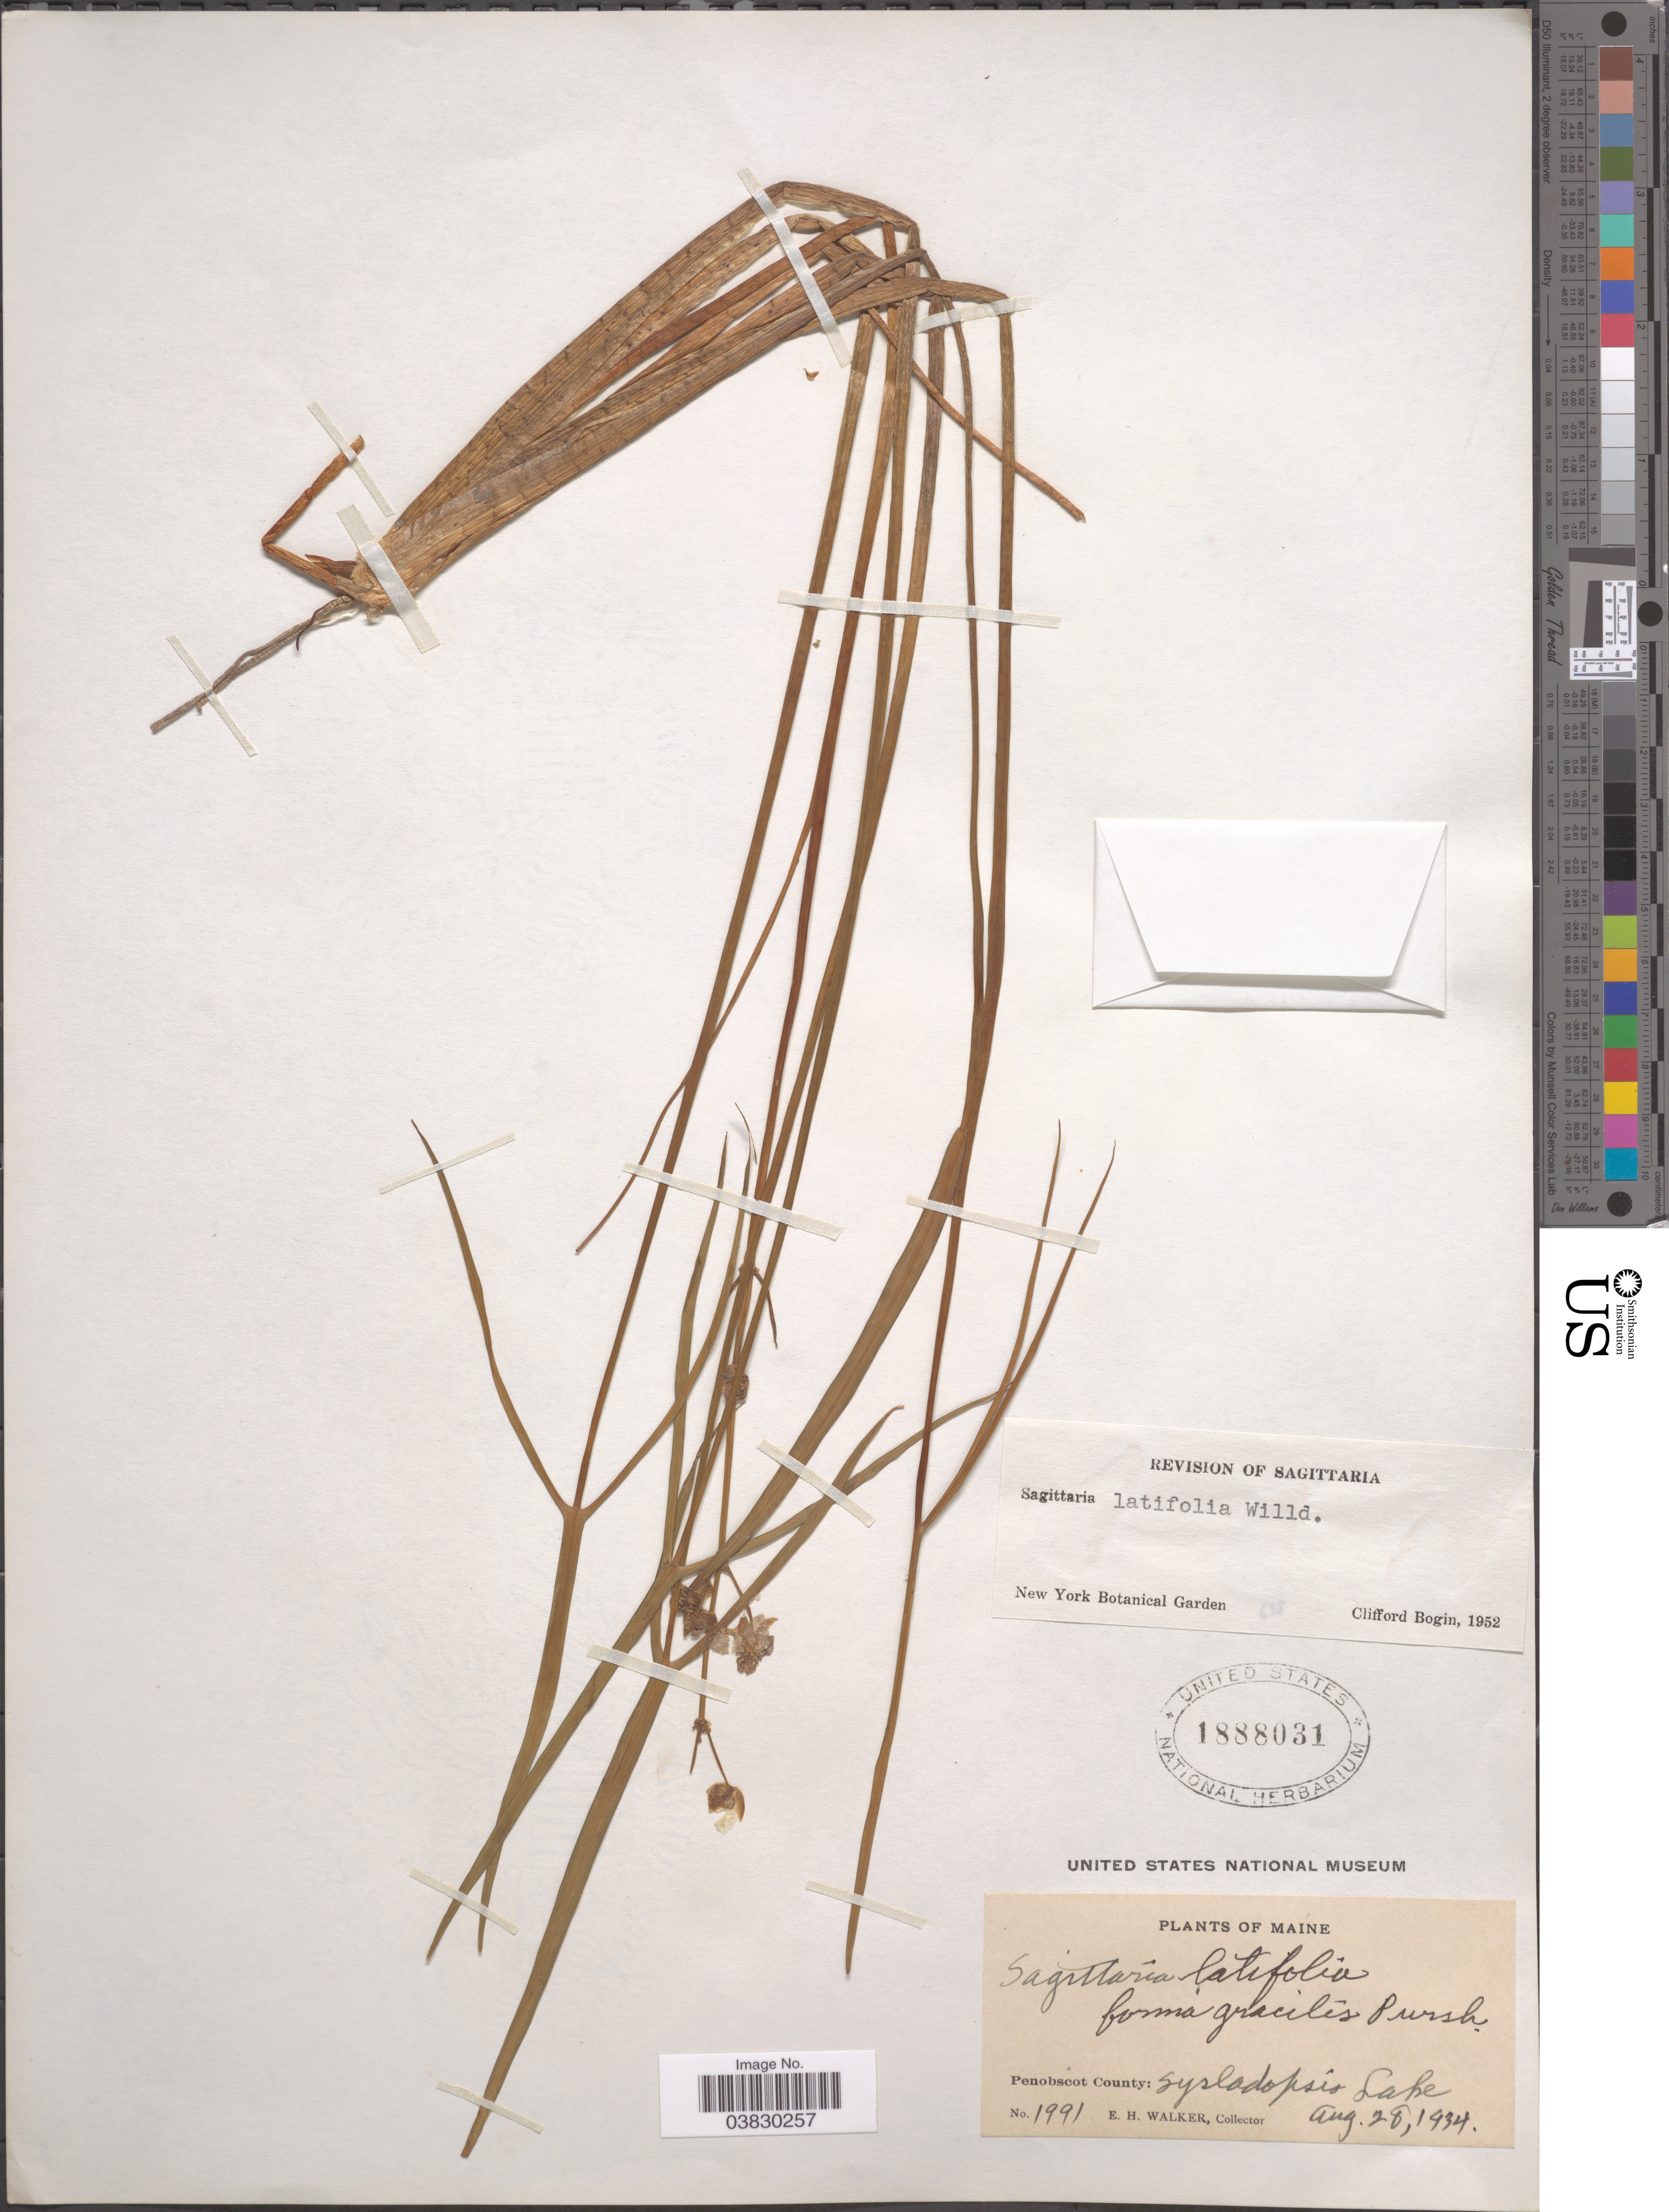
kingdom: Plantae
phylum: Tracheophyta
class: Liliopsida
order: Alismatales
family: Alismataceae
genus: Sagittaria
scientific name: Sagittaria latifolia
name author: Willd.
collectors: E. H. Walker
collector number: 1991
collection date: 1934-08-28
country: United States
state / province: Maine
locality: Penobscot County: Sysladopsis Lake.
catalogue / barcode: US 1888031